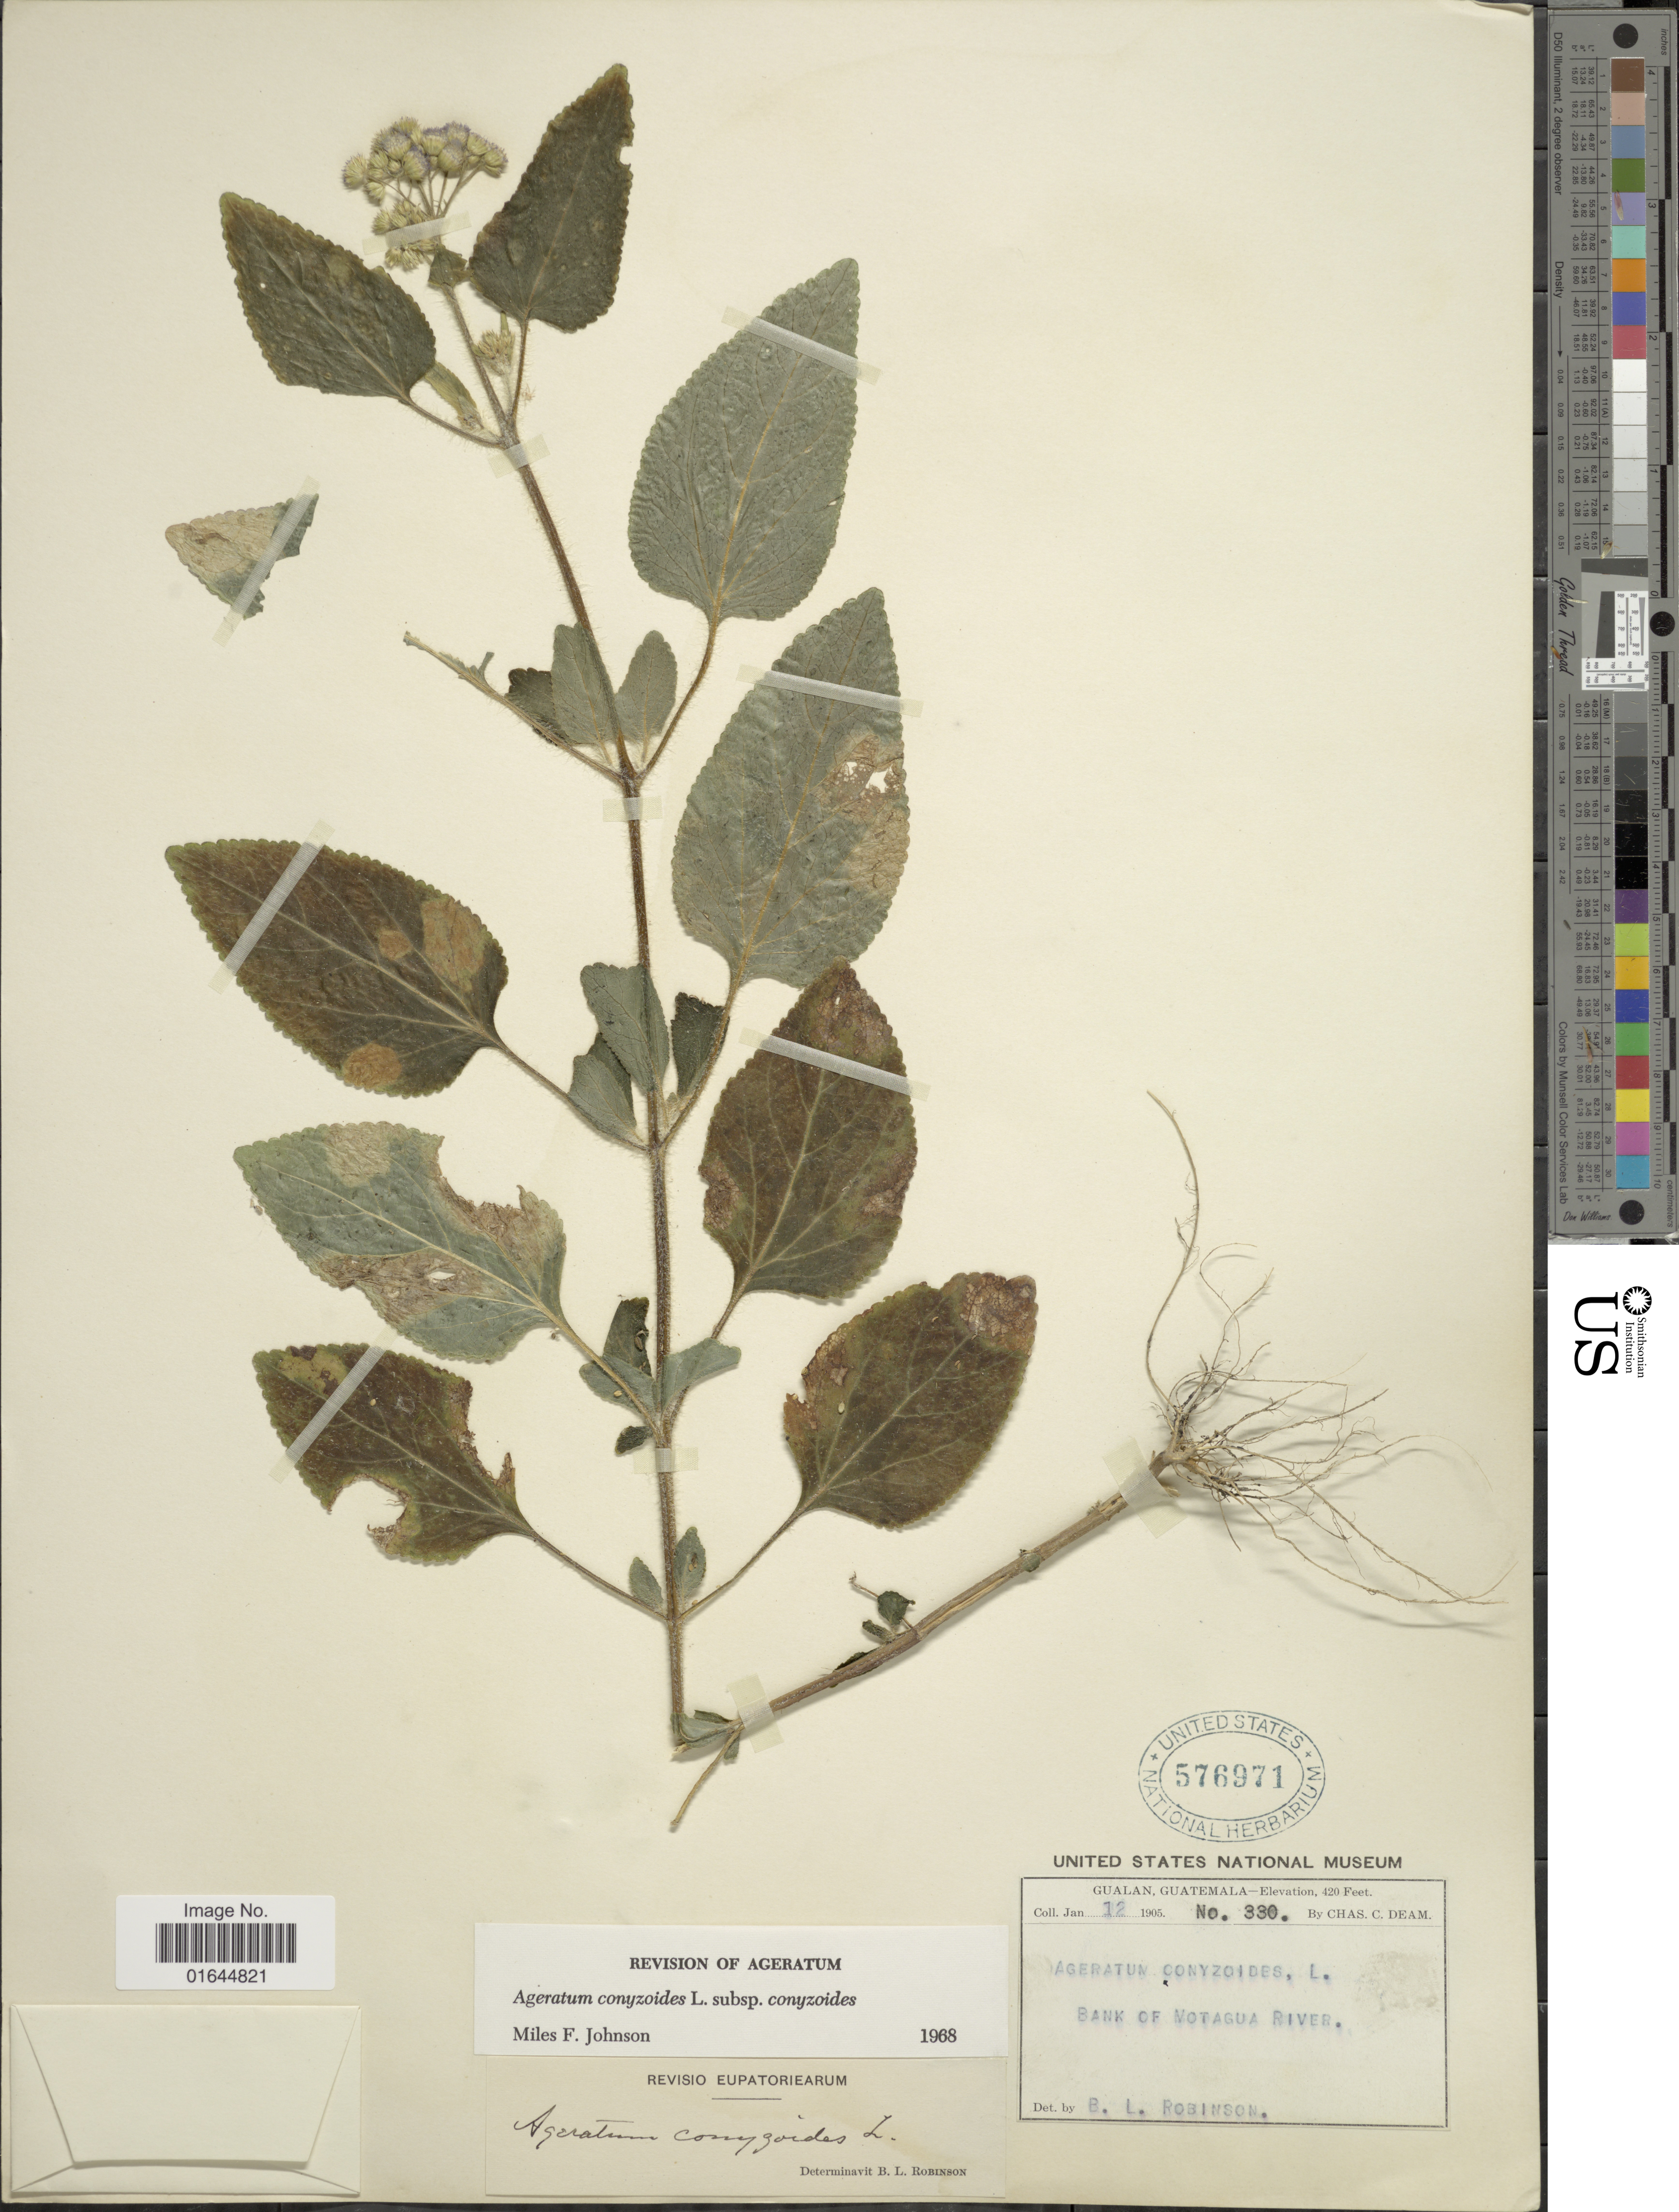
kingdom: Plantae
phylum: Tracheophyta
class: Magnoliopsida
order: Asterales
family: Asteraceae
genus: Ageratum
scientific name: Ageratum houstonianum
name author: Mill.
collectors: C. C. Deam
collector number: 330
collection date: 1905-01-12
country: Guatemala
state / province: Guatemala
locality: Guatemala, Gualan, bank of Motagua River.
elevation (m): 128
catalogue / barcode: US 576971